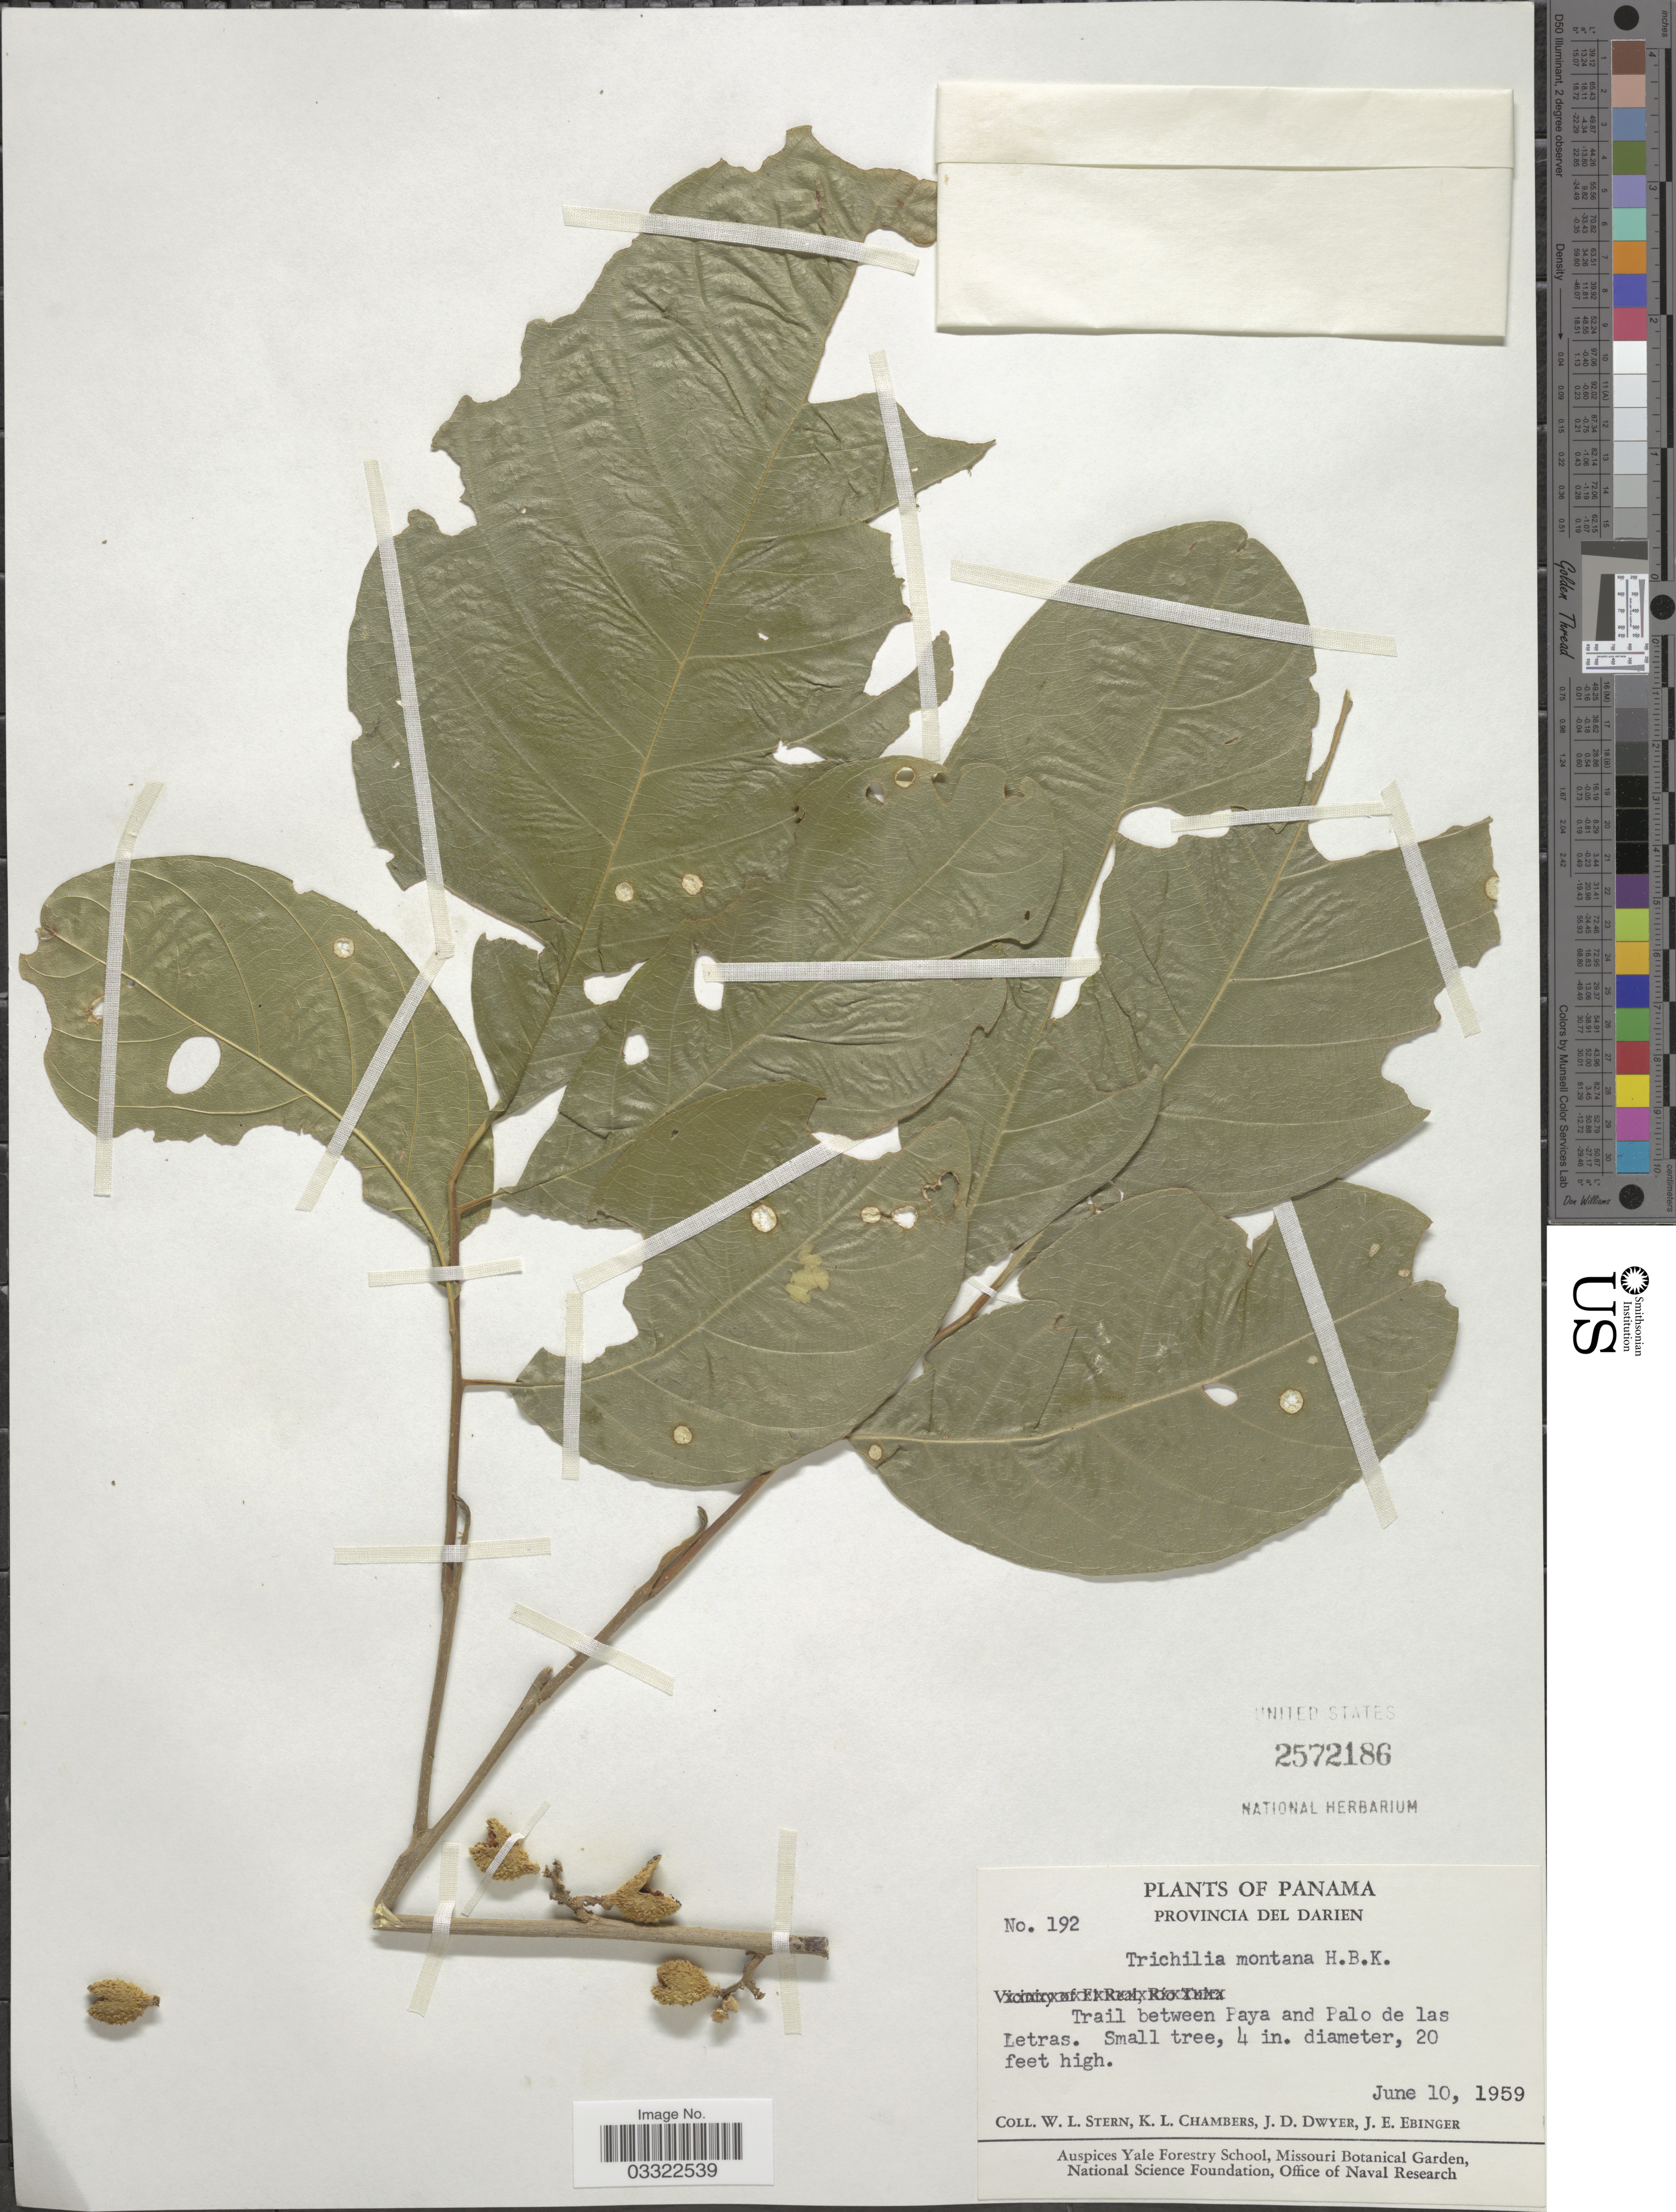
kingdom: Plantae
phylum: Tracheophyta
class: Magnoliopsida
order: Sapindales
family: Meliaceae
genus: Trichilia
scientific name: Trichilia montana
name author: Kunth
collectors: W. L. Stern, K. Chambers, J. D. Dwyer & J. Ebinger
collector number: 192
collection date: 1959-06-10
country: Panama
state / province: Darién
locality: Trail between Paya and Palo de las Letras.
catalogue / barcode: US 2572186